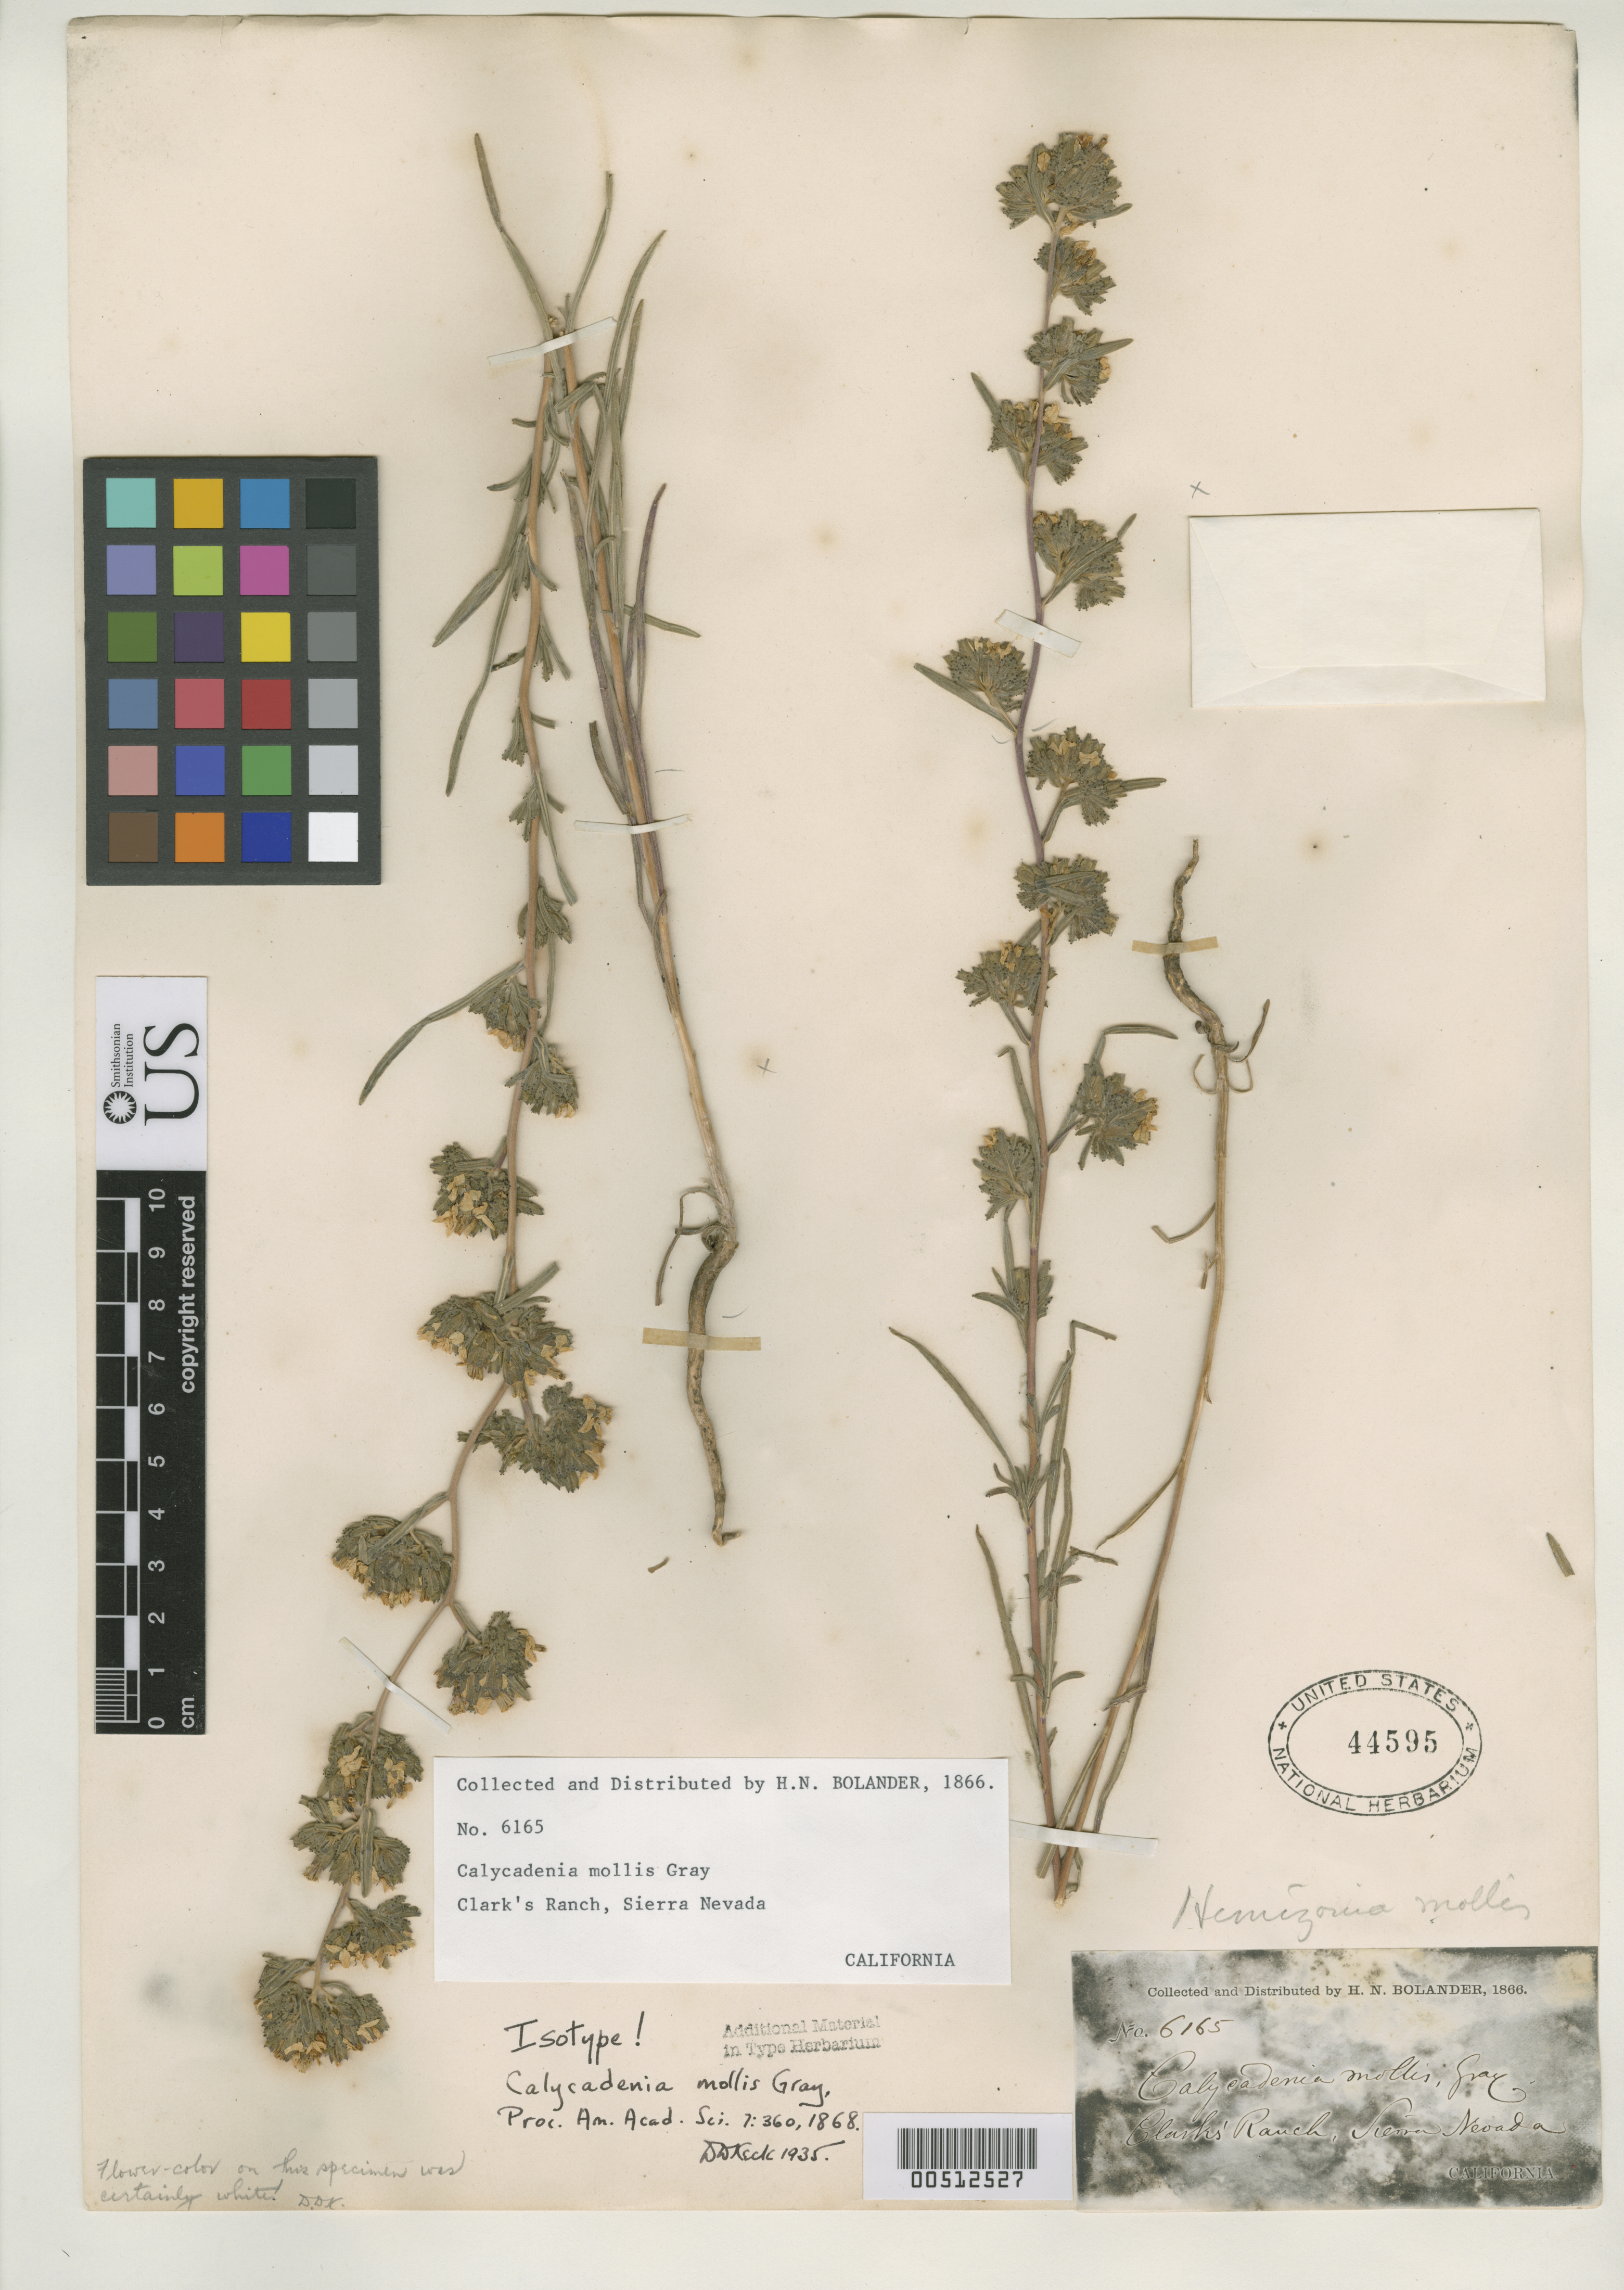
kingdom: Plantae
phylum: Tracheophyta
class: Magnoliopsida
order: Asterales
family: Asteraceae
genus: Calycadenia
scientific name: Calycadenia mollis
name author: A. Gray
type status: Isotype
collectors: H. Bolander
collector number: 6165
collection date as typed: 1866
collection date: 1866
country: United States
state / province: California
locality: Clark's Ranch, Sierra Nevada.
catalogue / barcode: US 44595